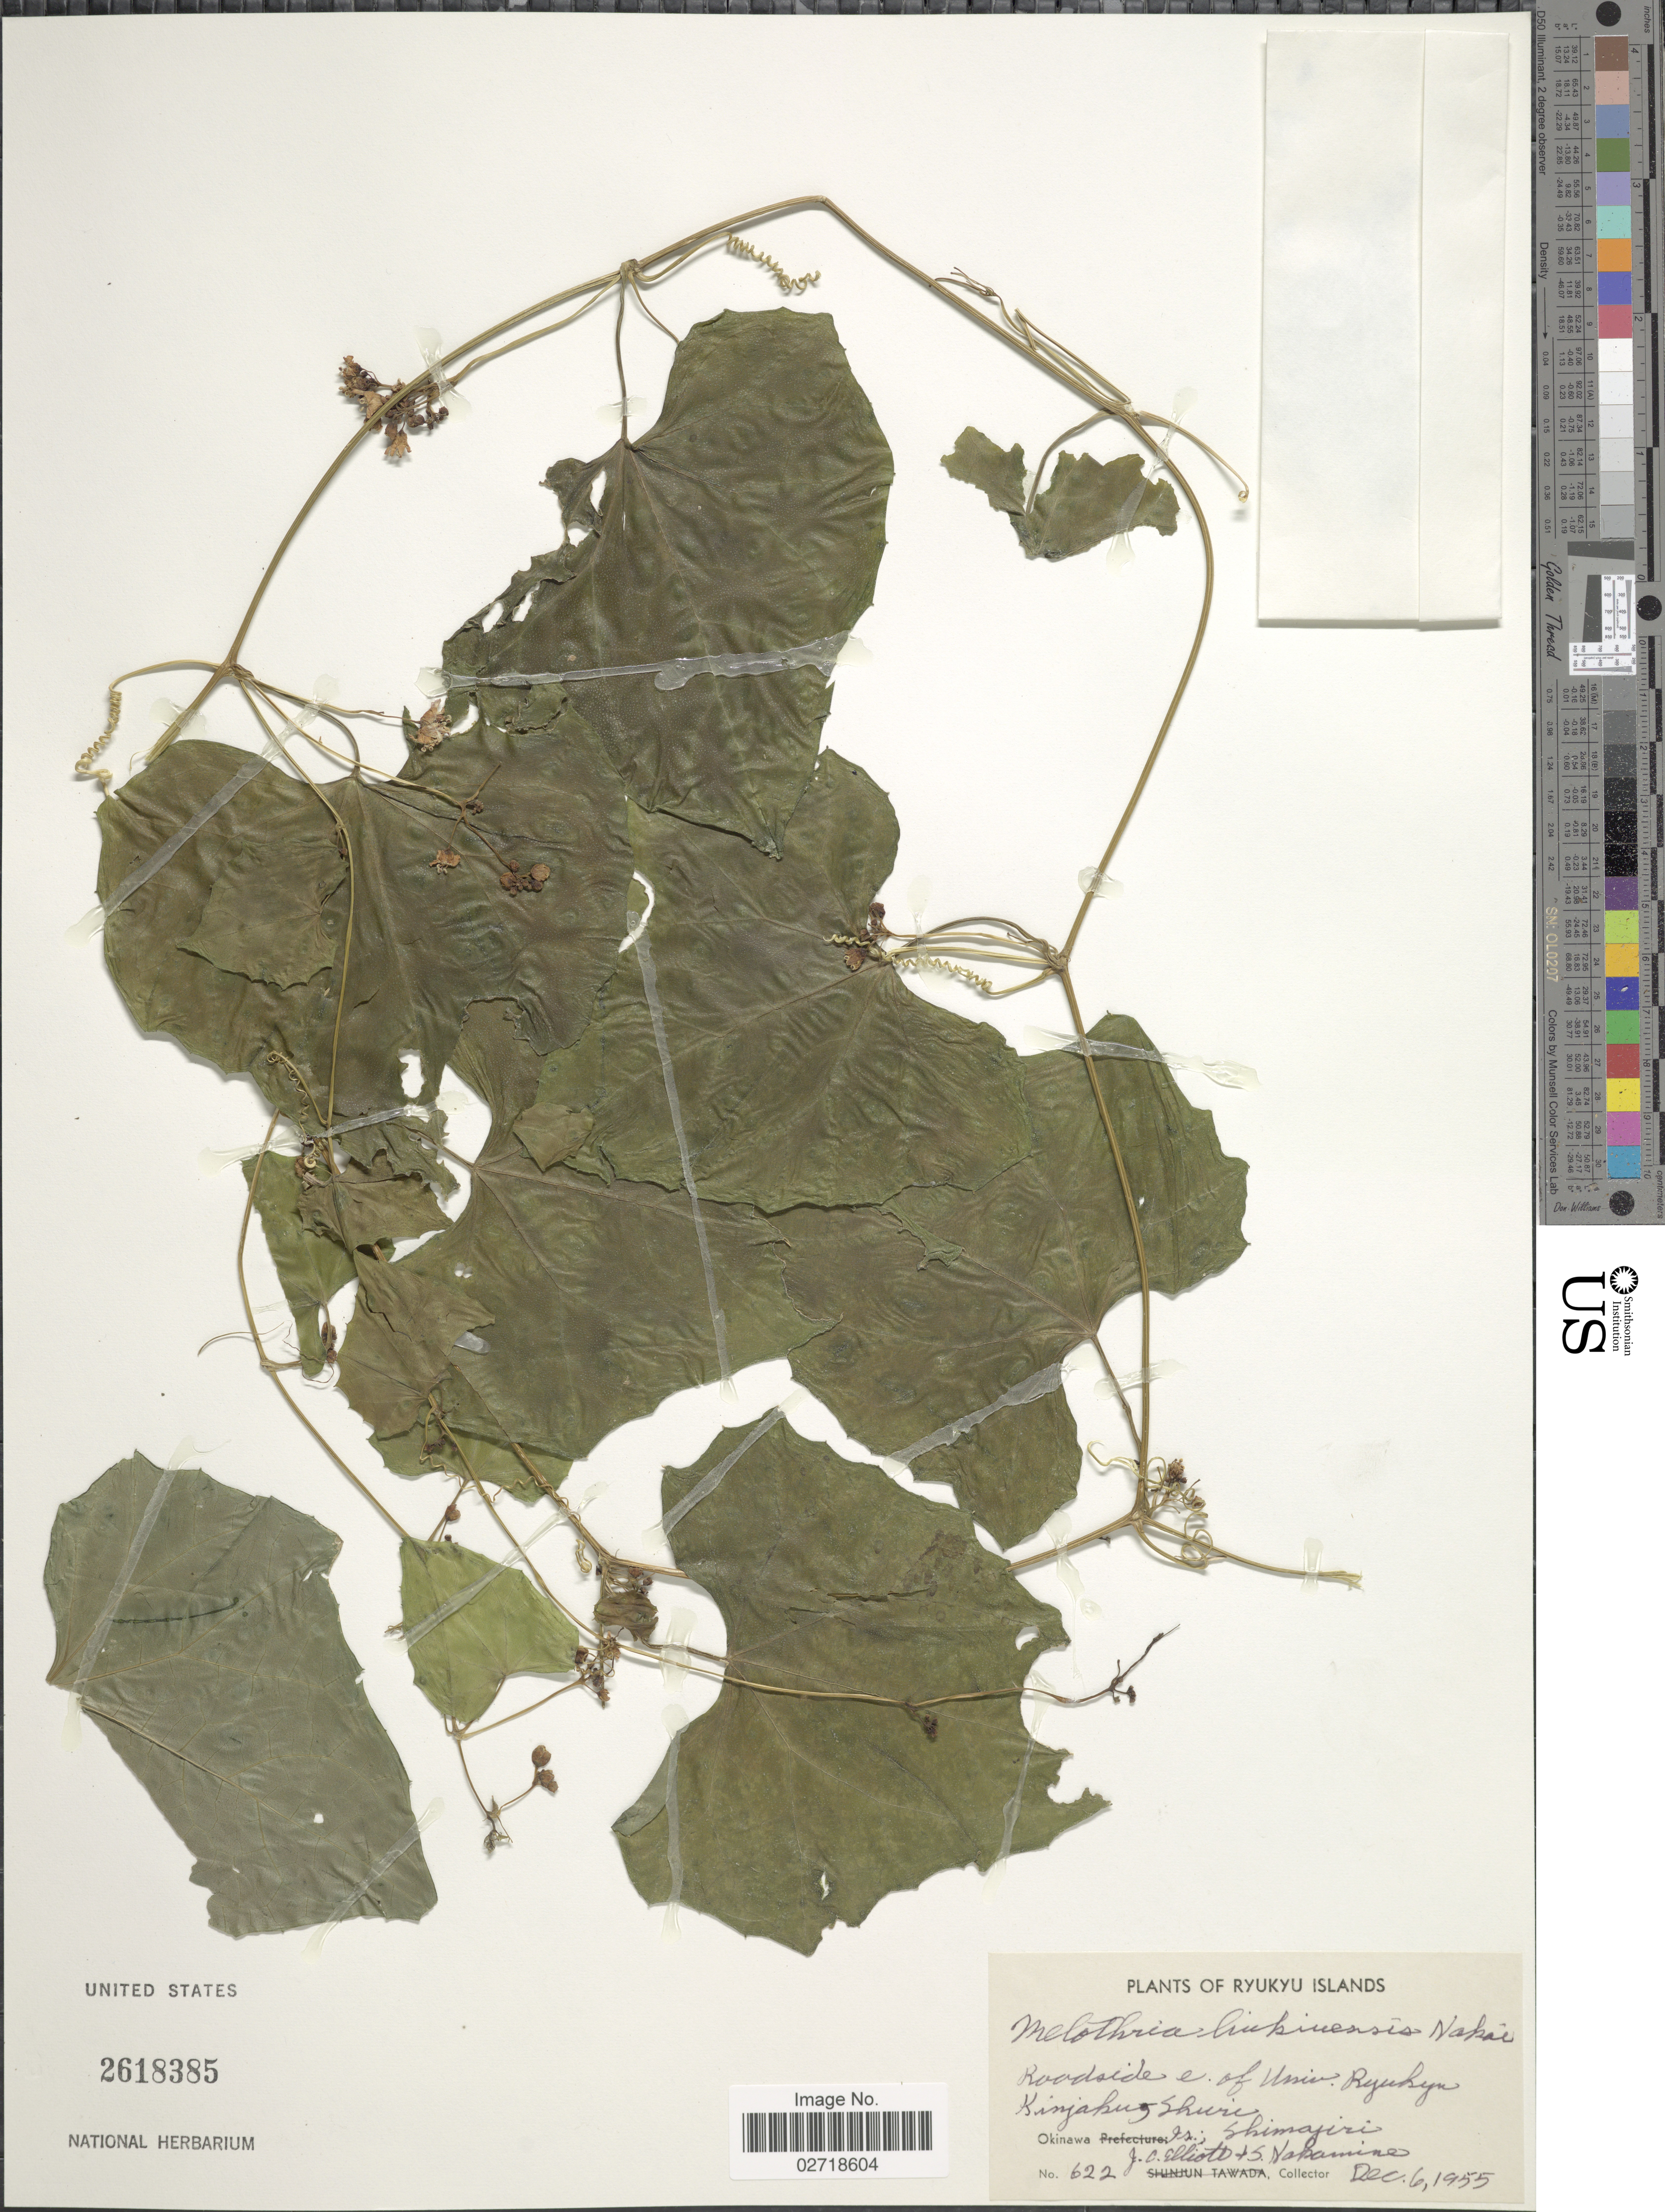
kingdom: Plantae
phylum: Tracheophyta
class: Magnoliopsida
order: Cucurbitales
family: Cucurbitaceae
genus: Zehneria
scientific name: Zehneria guamensis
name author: Merr.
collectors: J. C. Elliott & S. Nakamine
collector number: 622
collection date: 1955-12-06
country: Japan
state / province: Okinawa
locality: Ryukyu Islands, Roadside e. of Univ. Ryukyu, Kinjahug Shuri, Okinawa Is.: Shimajiri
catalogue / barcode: US 2618385